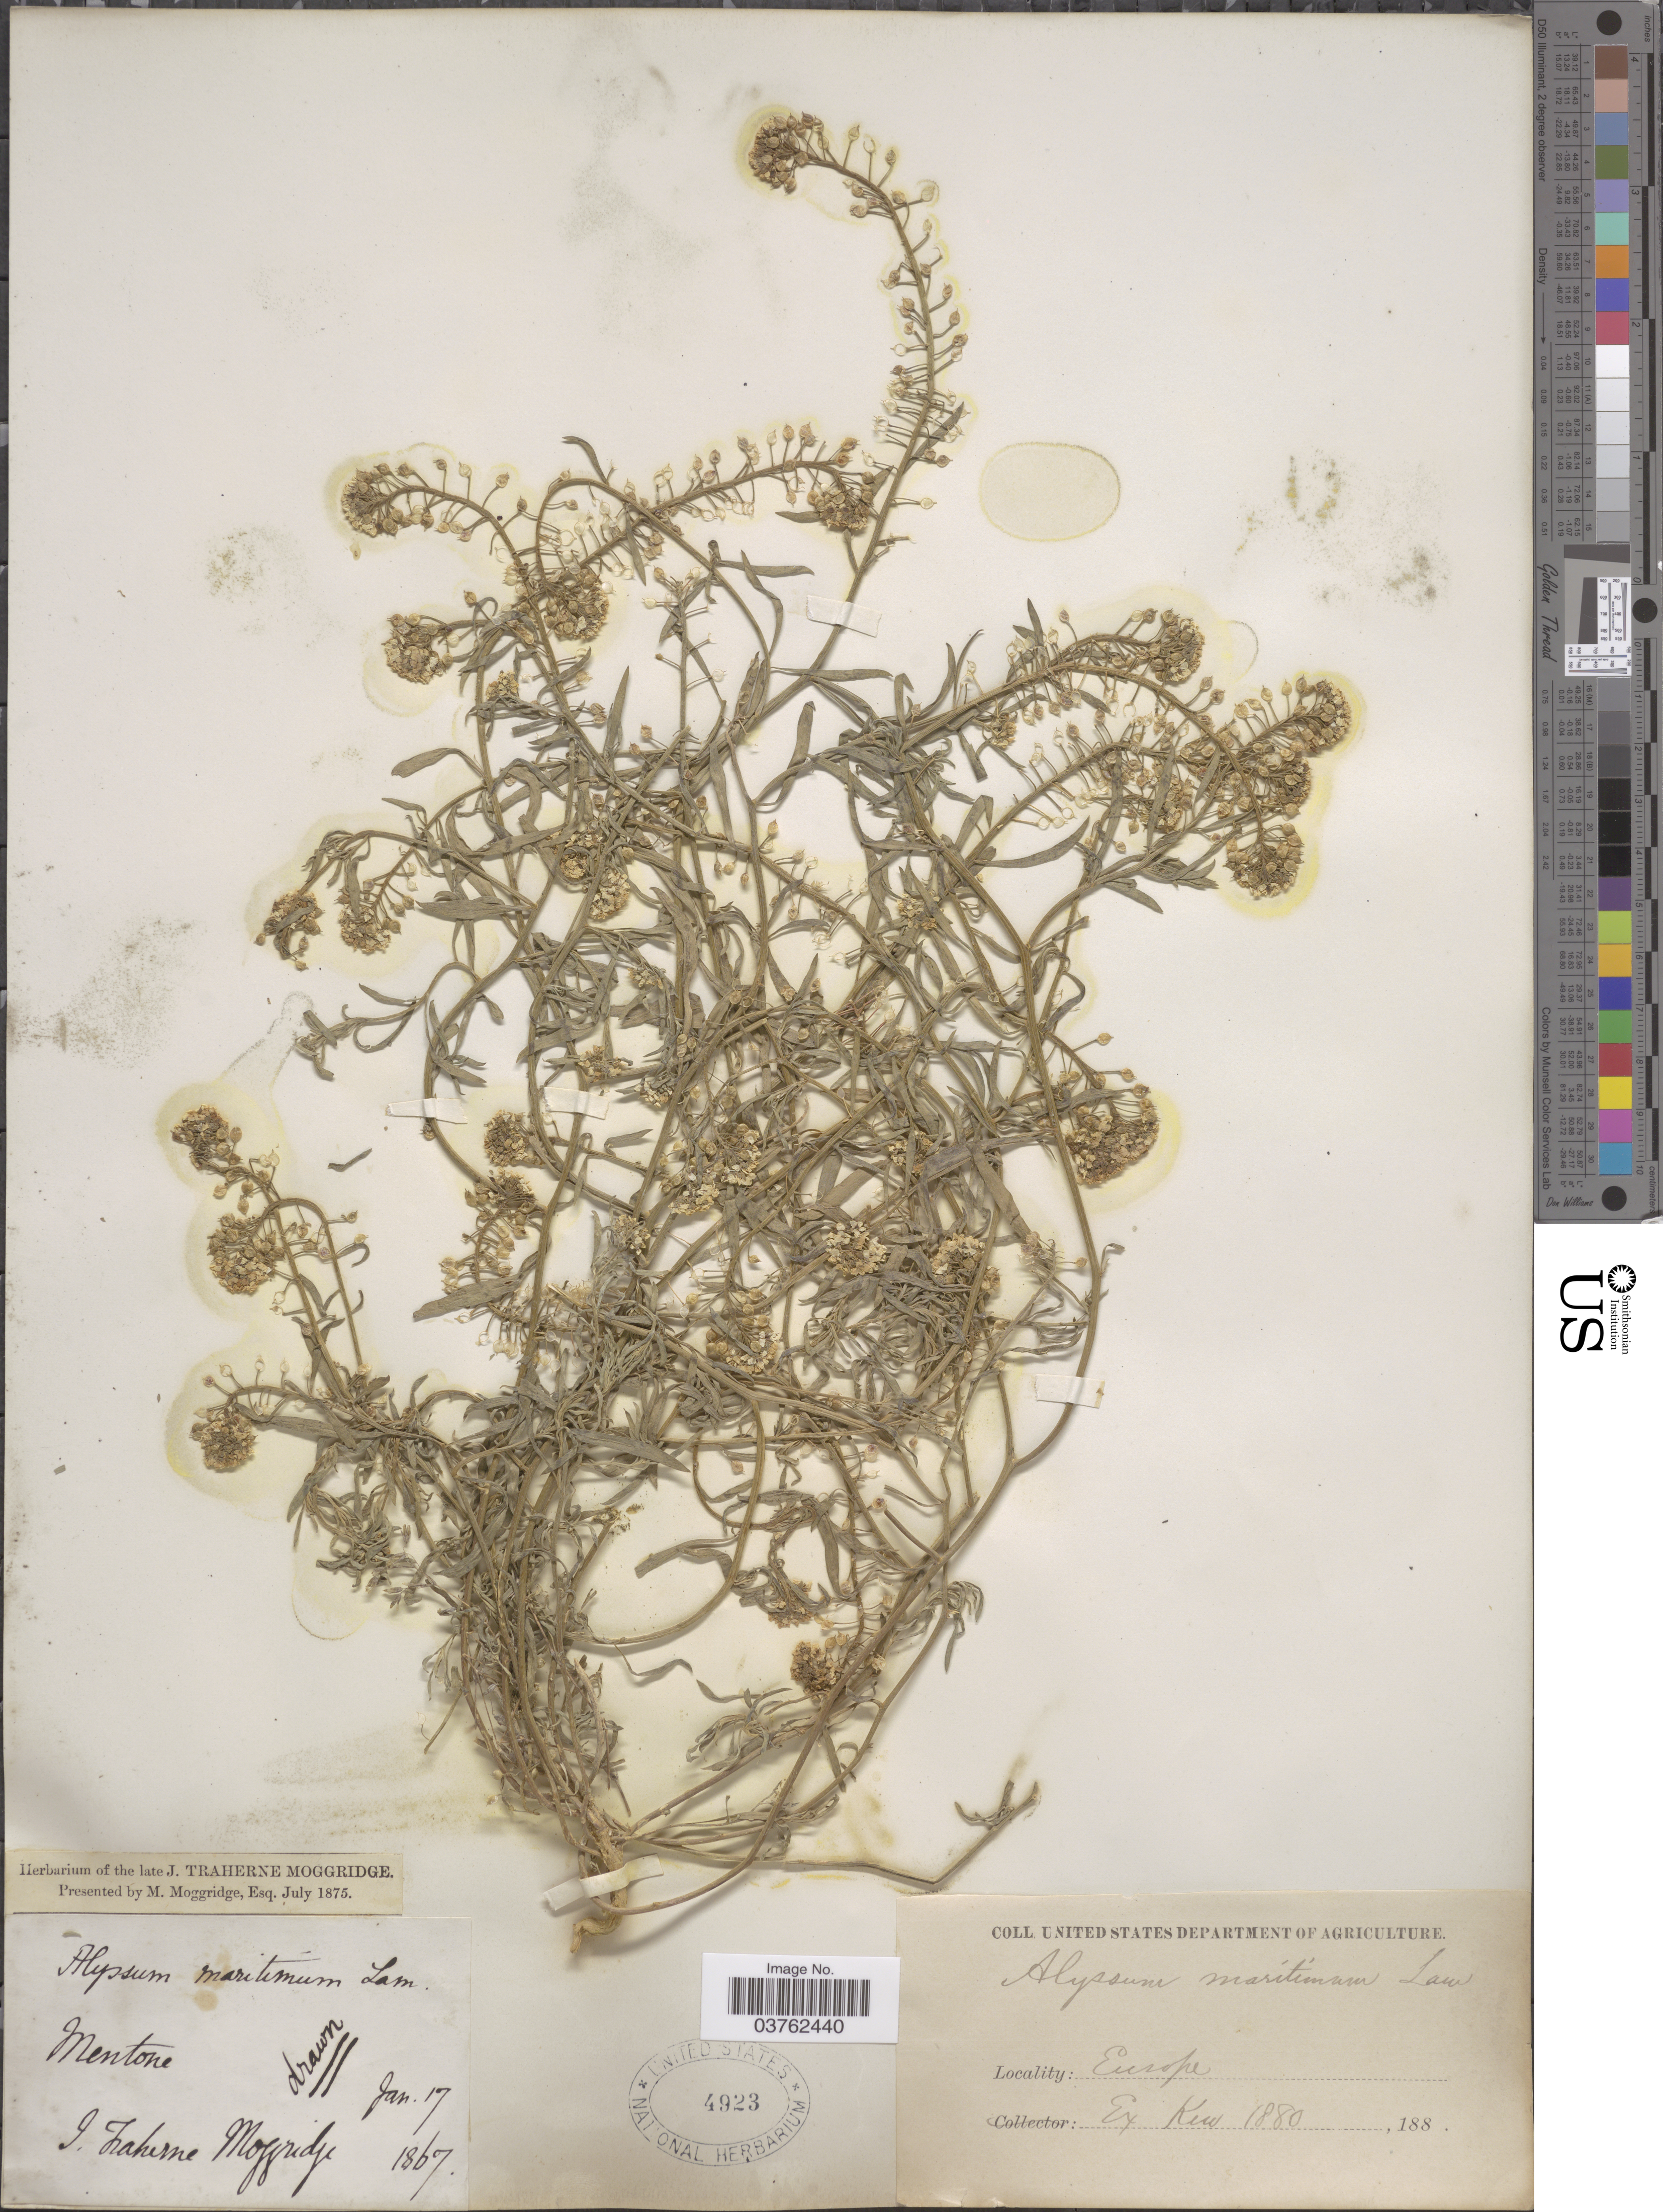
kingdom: Plantae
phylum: Tracheophyta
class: Magnoliopsida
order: Brassicales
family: Brassicaceae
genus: Lobularia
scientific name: Lobularia maritima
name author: (L.) Desv.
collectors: J. T. Moggridge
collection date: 1867-01-17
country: France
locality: Mentone. Europe.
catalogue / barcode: US 4923